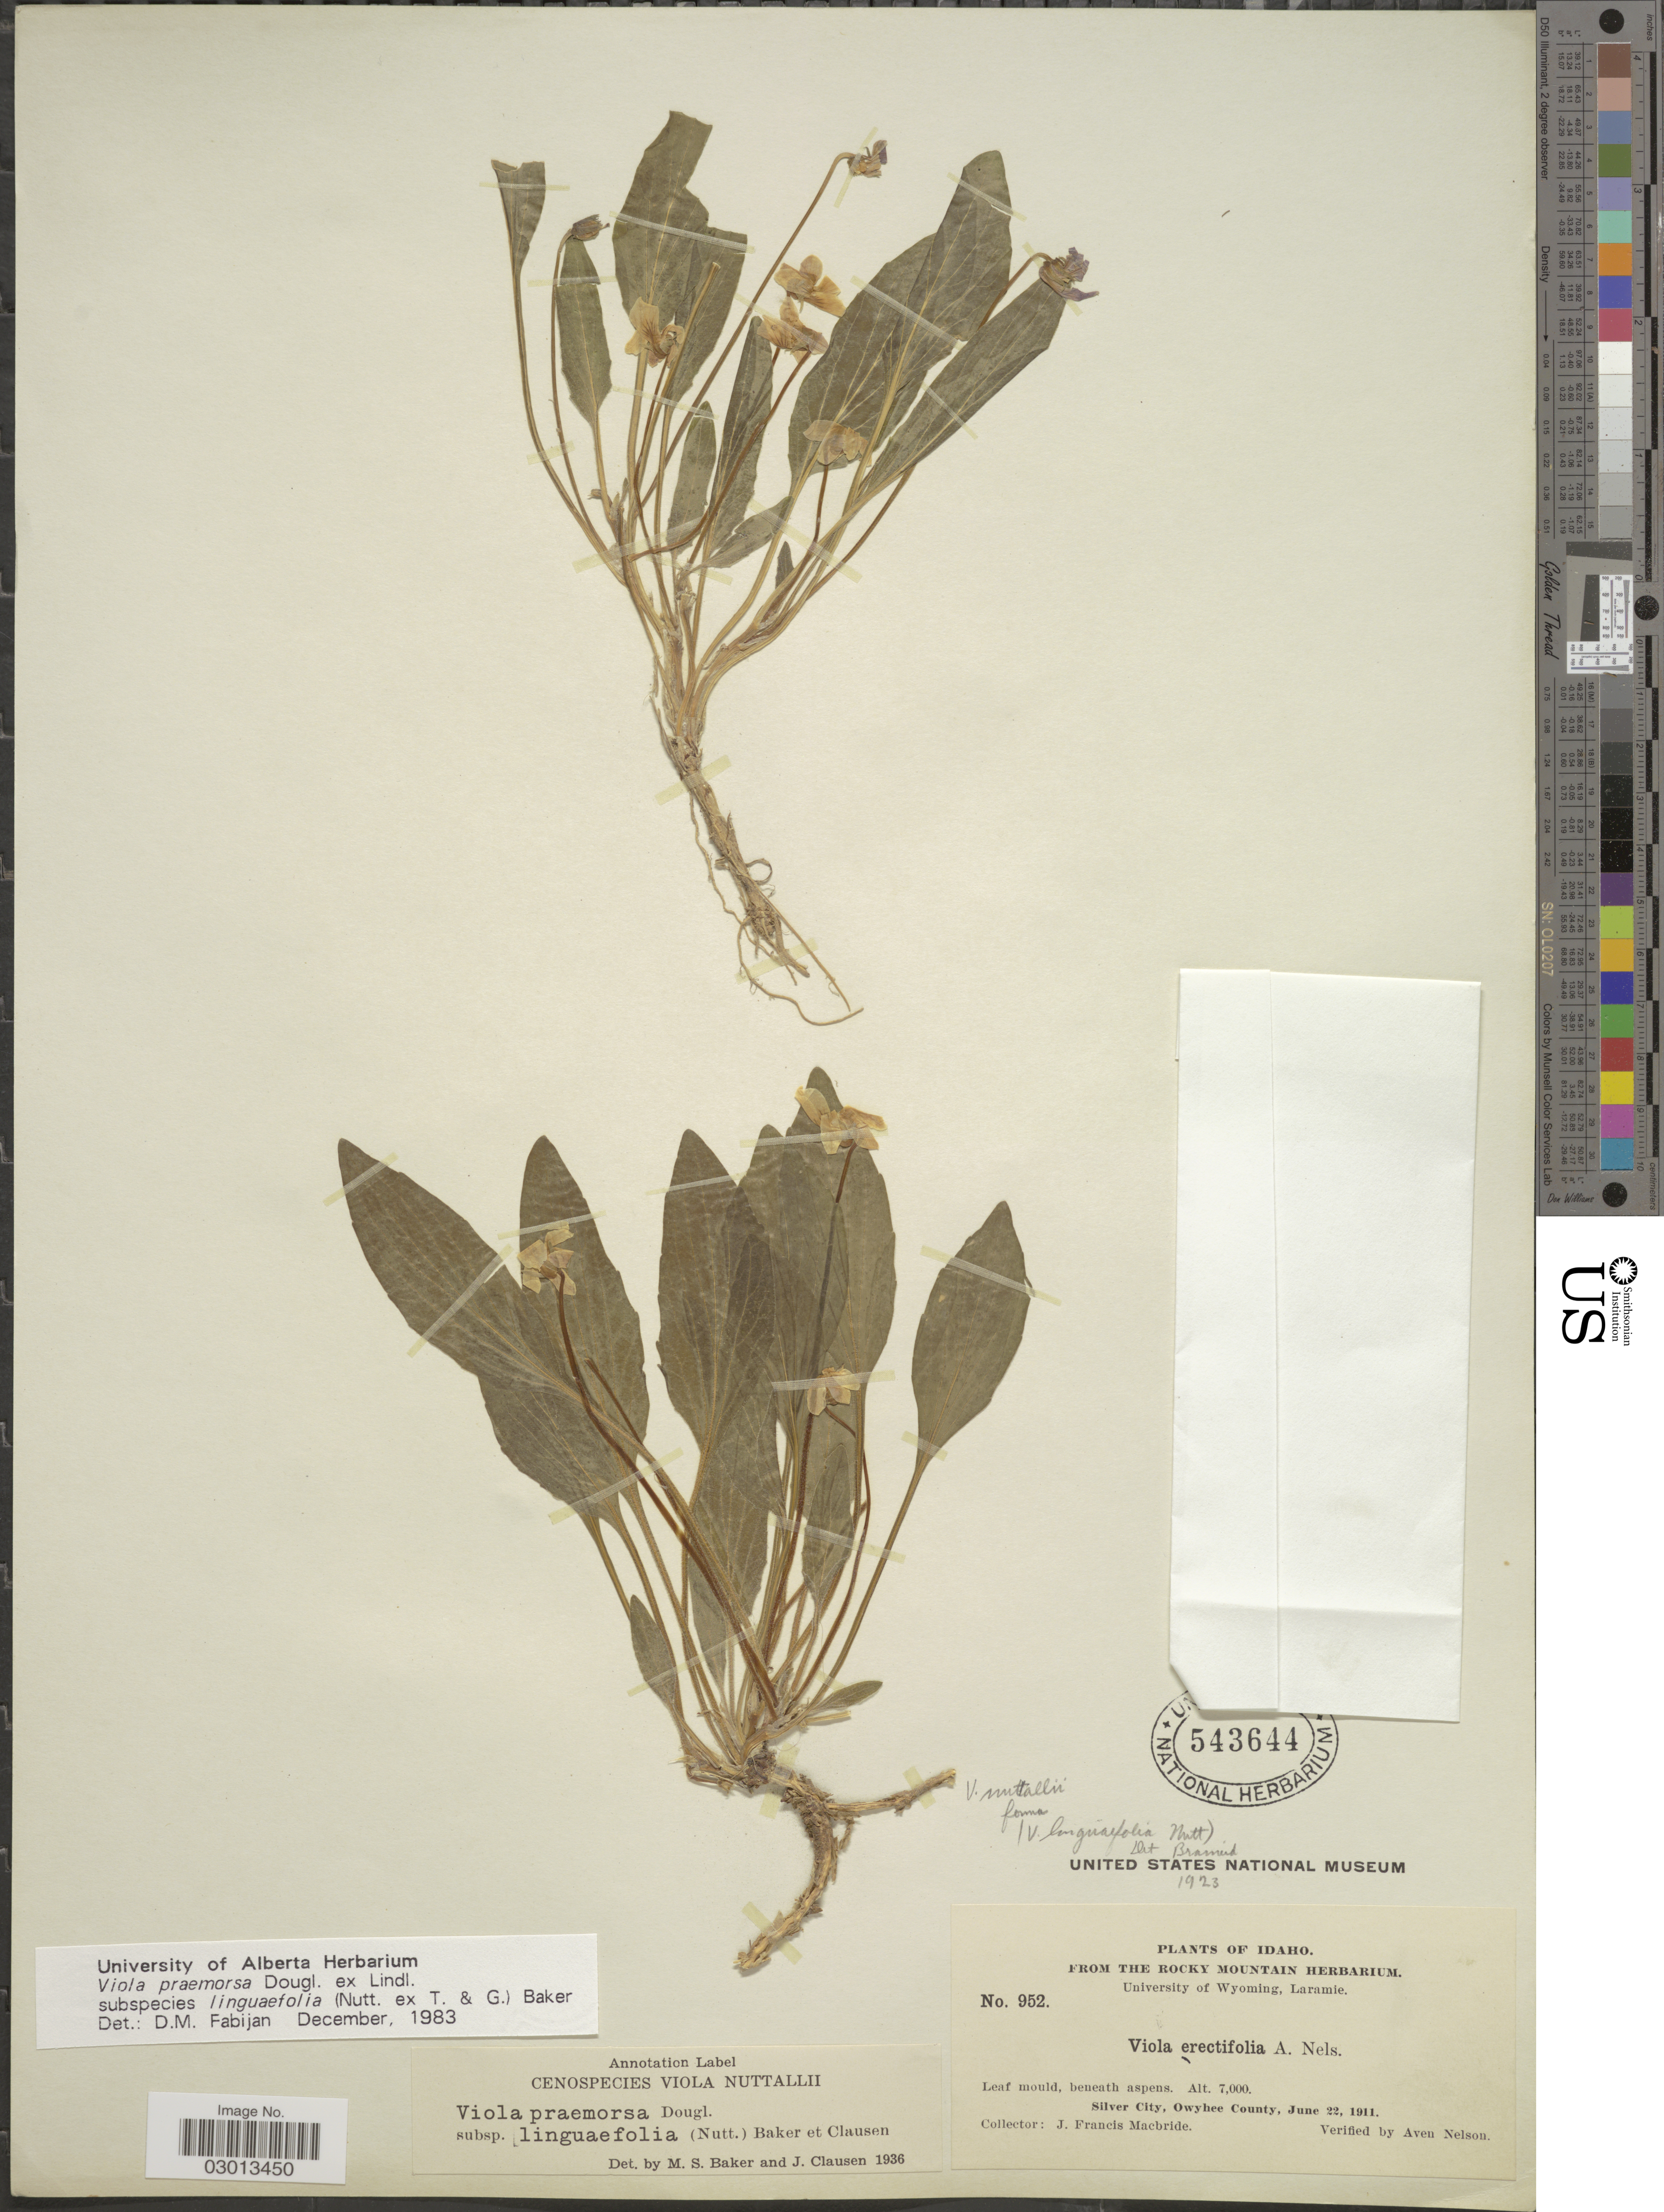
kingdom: Plantae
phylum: Tracheophyta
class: Magnoliopsida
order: Malpighiales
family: Violaceae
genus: Viola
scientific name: Viola praemorsa subsp. linguifolia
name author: (Nutt.) M.S. Baker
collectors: J. F. Macbride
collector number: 952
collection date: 1911-06-22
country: United States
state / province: Idaho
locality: Silver City, Owyhee County.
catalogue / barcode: US 543644